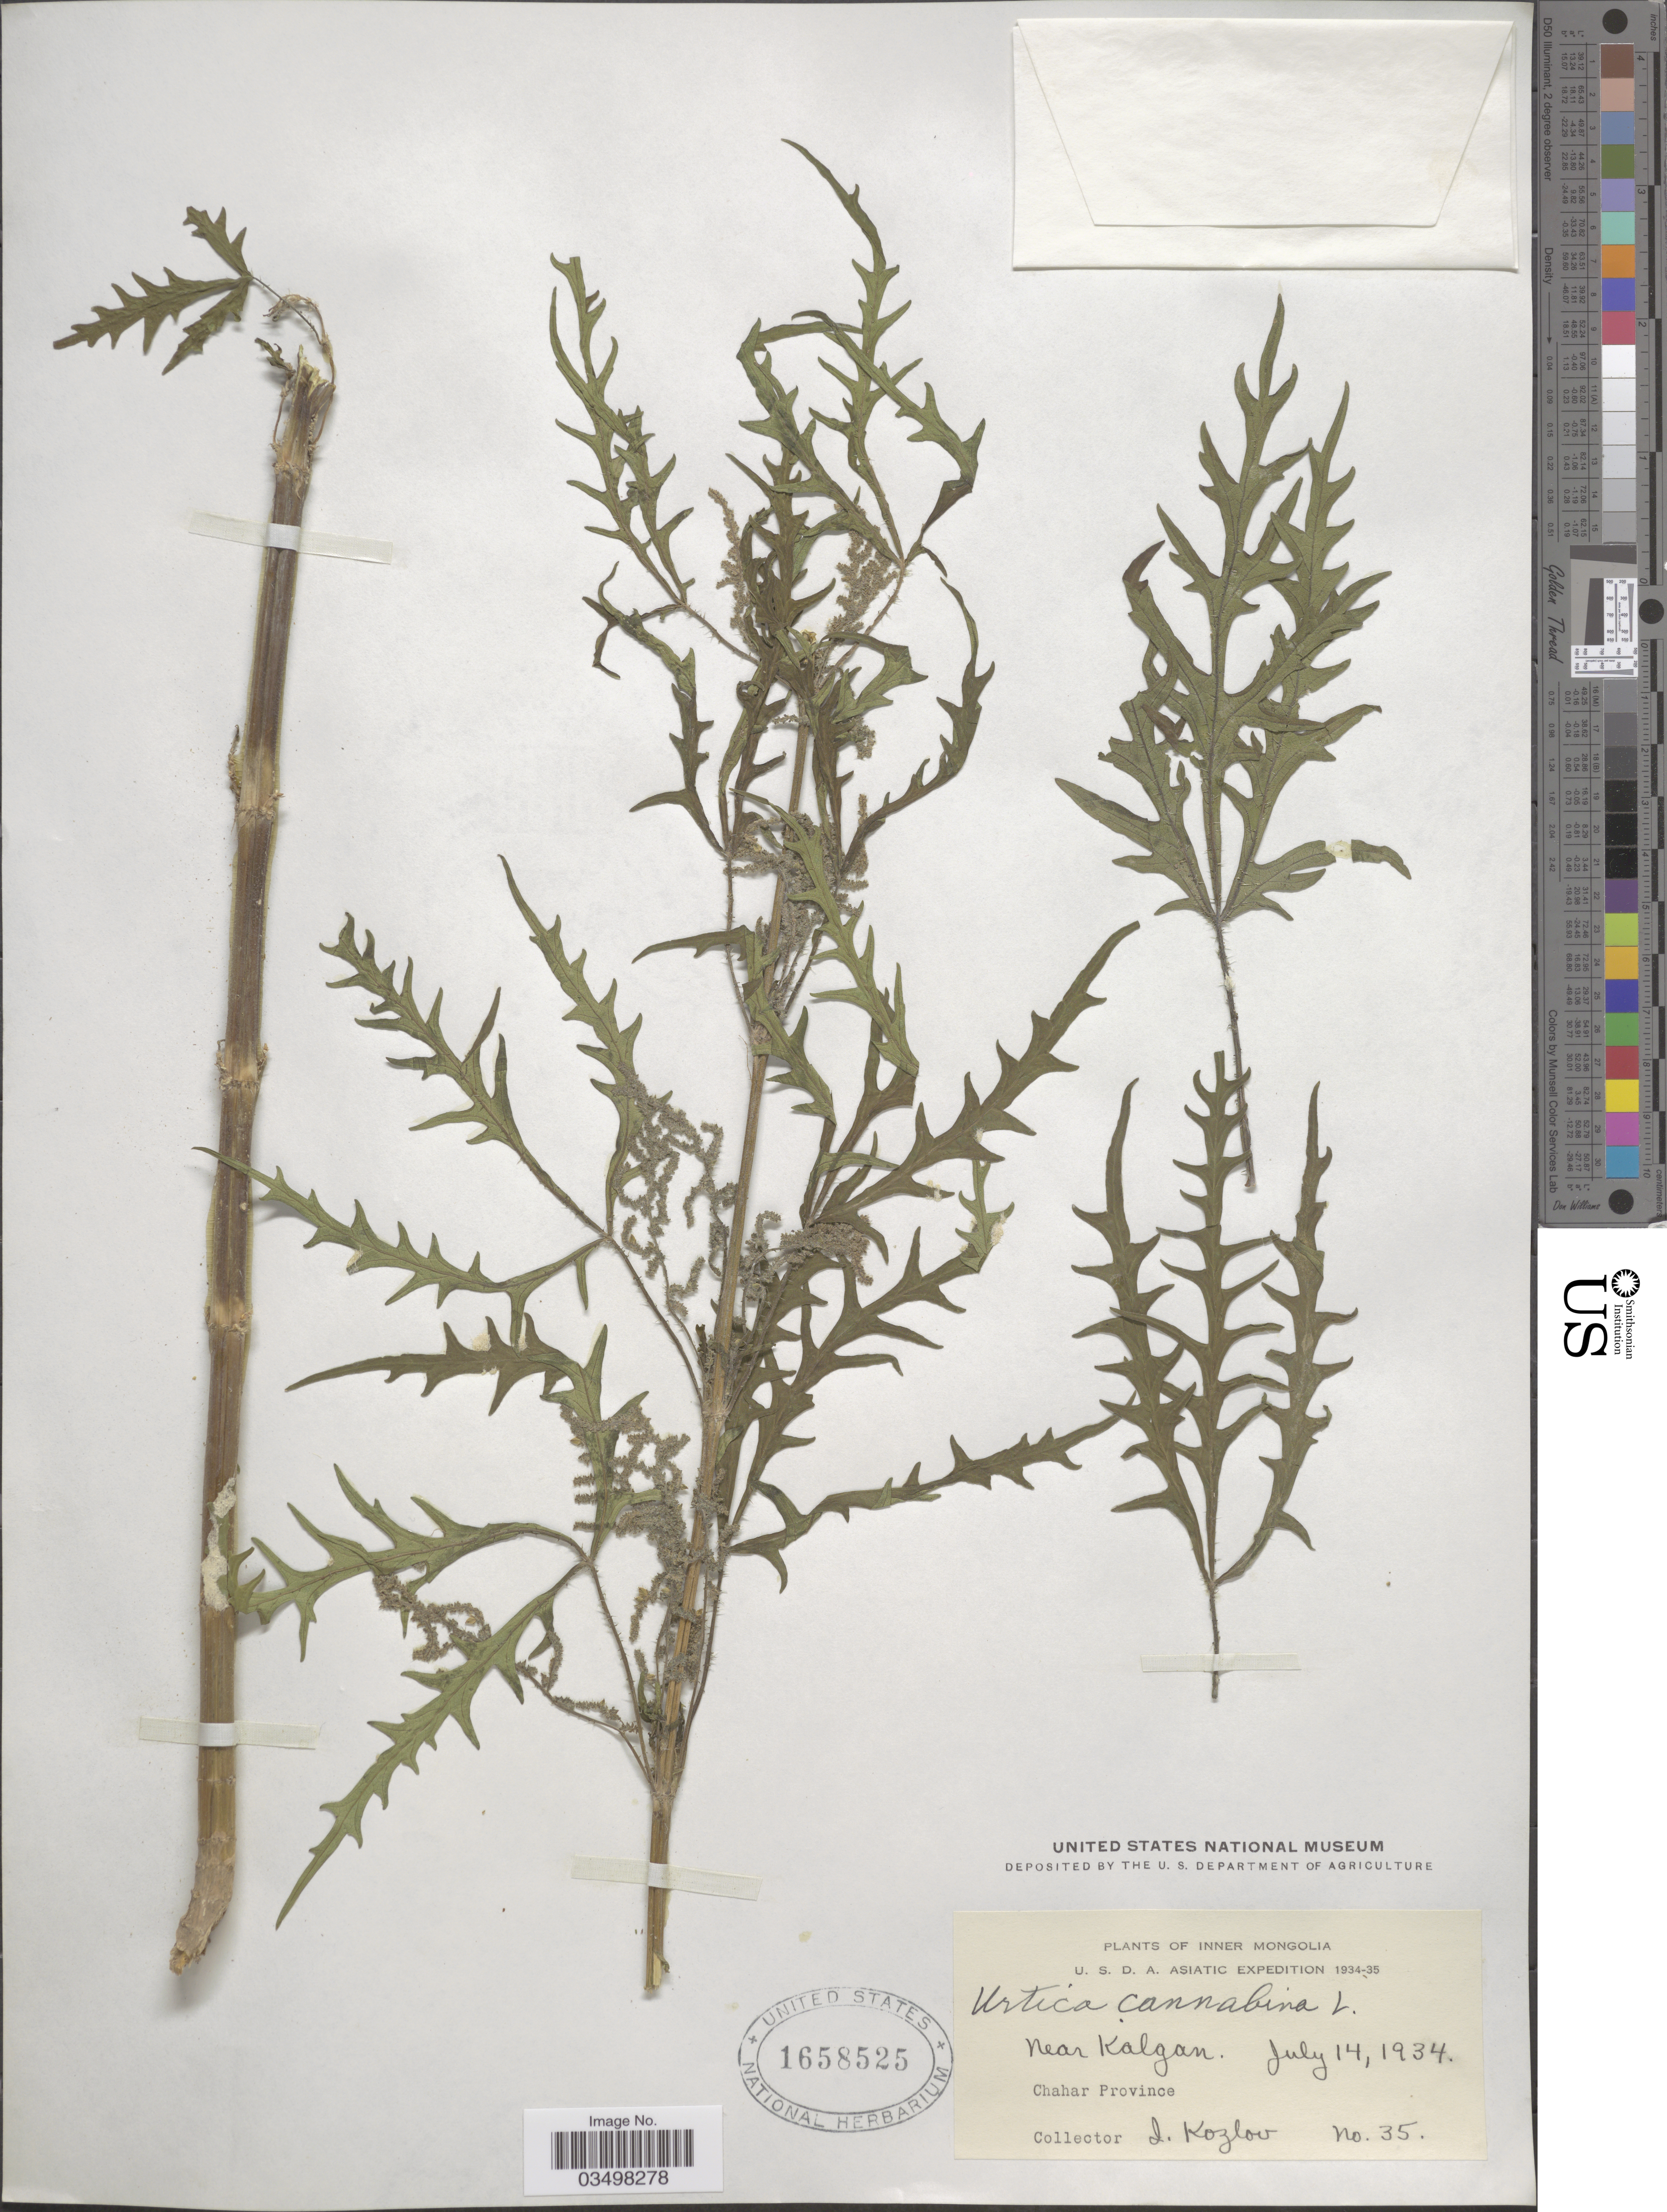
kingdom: Plantae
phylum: Tracheophyta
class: Magnoliopsida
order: Rosales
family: Urticaceae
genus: Urtica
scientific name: Urtica cannabina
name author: L.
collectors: I. Kozlov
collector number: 35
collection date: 1934-07-14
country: China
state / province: Nei Monggol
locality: Inner Mongolia. Near Kalgan. Chahar Province.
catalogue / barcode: US 1658525